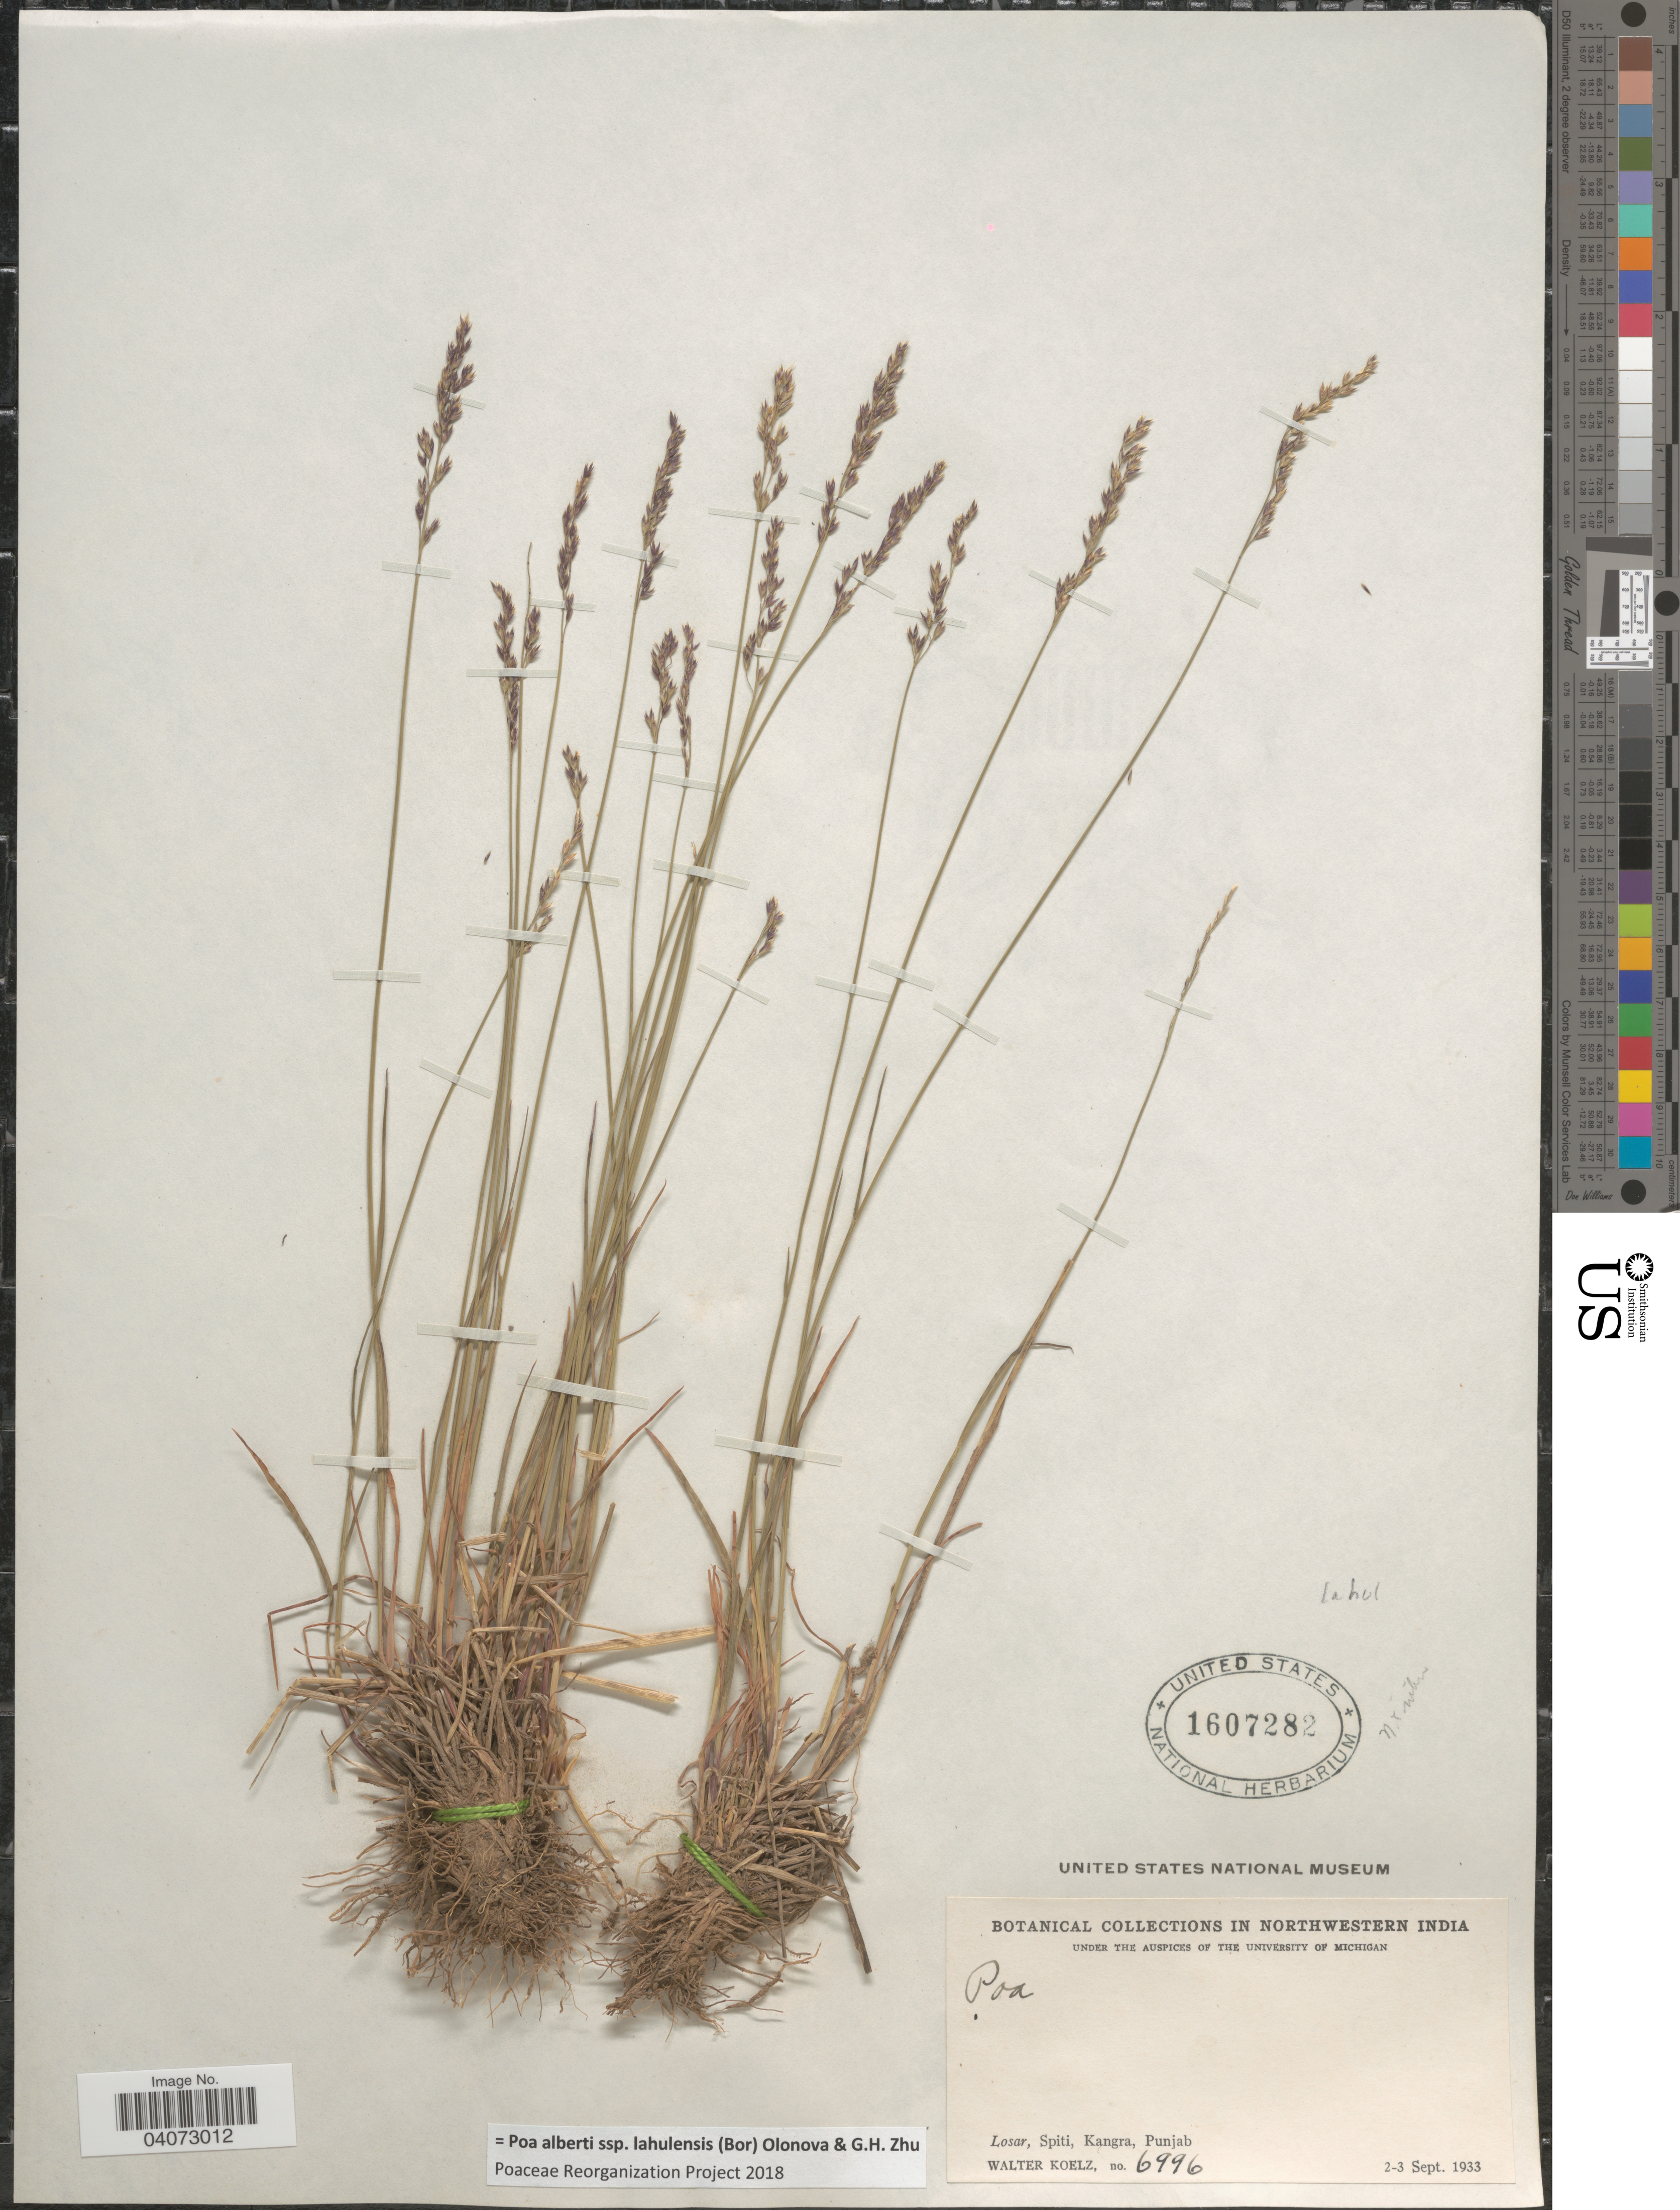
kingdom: Plantae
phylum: Tracheophyta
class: Liliopsida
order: Poales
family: Poaceae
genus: Poa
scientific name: Poa albertii subsp. lahulensis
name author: (Bor) Olonova & G.H. Zhu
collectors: W. N. Koelz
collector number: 6996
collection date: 1933-09-02/1933-09-03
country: India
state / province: Punjab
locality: Northwestern India. Losar, Spiti, Kangra.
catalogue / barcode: US 1607282